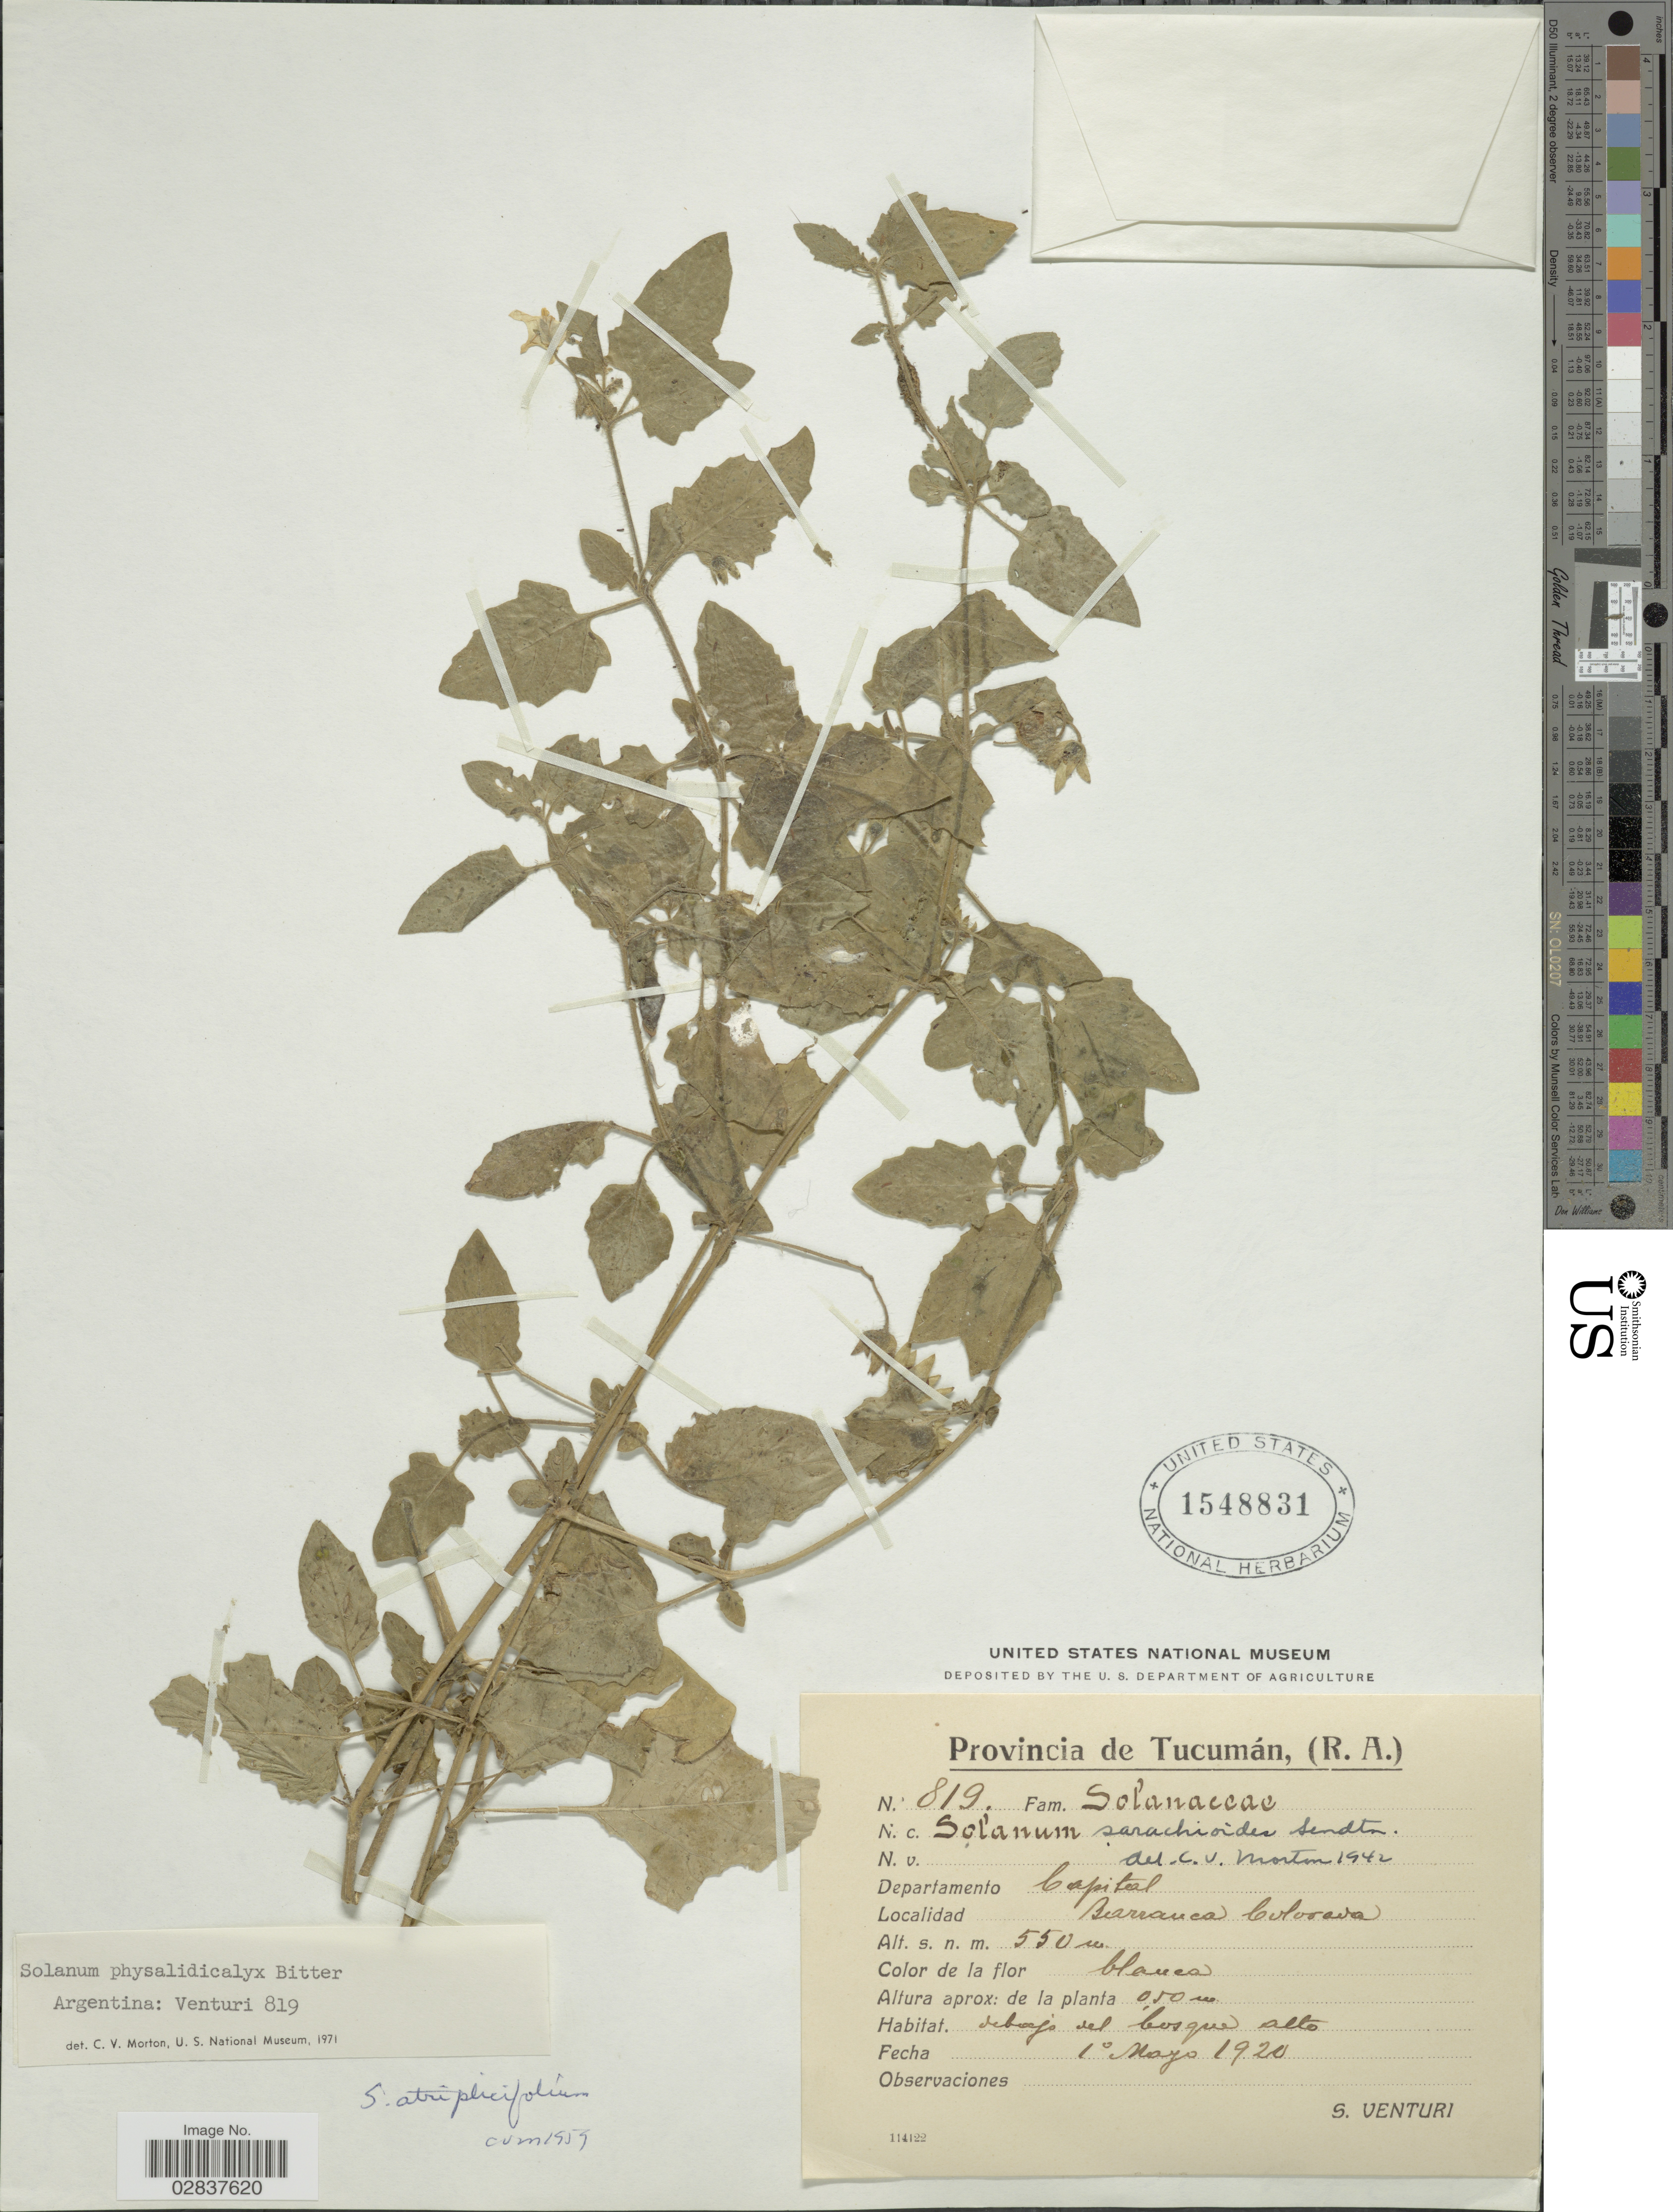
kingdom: Plantae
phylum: Tracheophyta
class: Magnoliopsida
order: Solanales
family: Solanaceae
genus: Solanum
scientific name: Solanum physalifolium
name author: Rusby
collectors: S. Venturi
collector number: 819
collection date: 1920-05-01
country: Argentina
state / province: Tucuman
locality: (R.A.), Departamento Capital, Barranca Colorada.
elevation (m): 550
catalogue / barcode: US 1548831